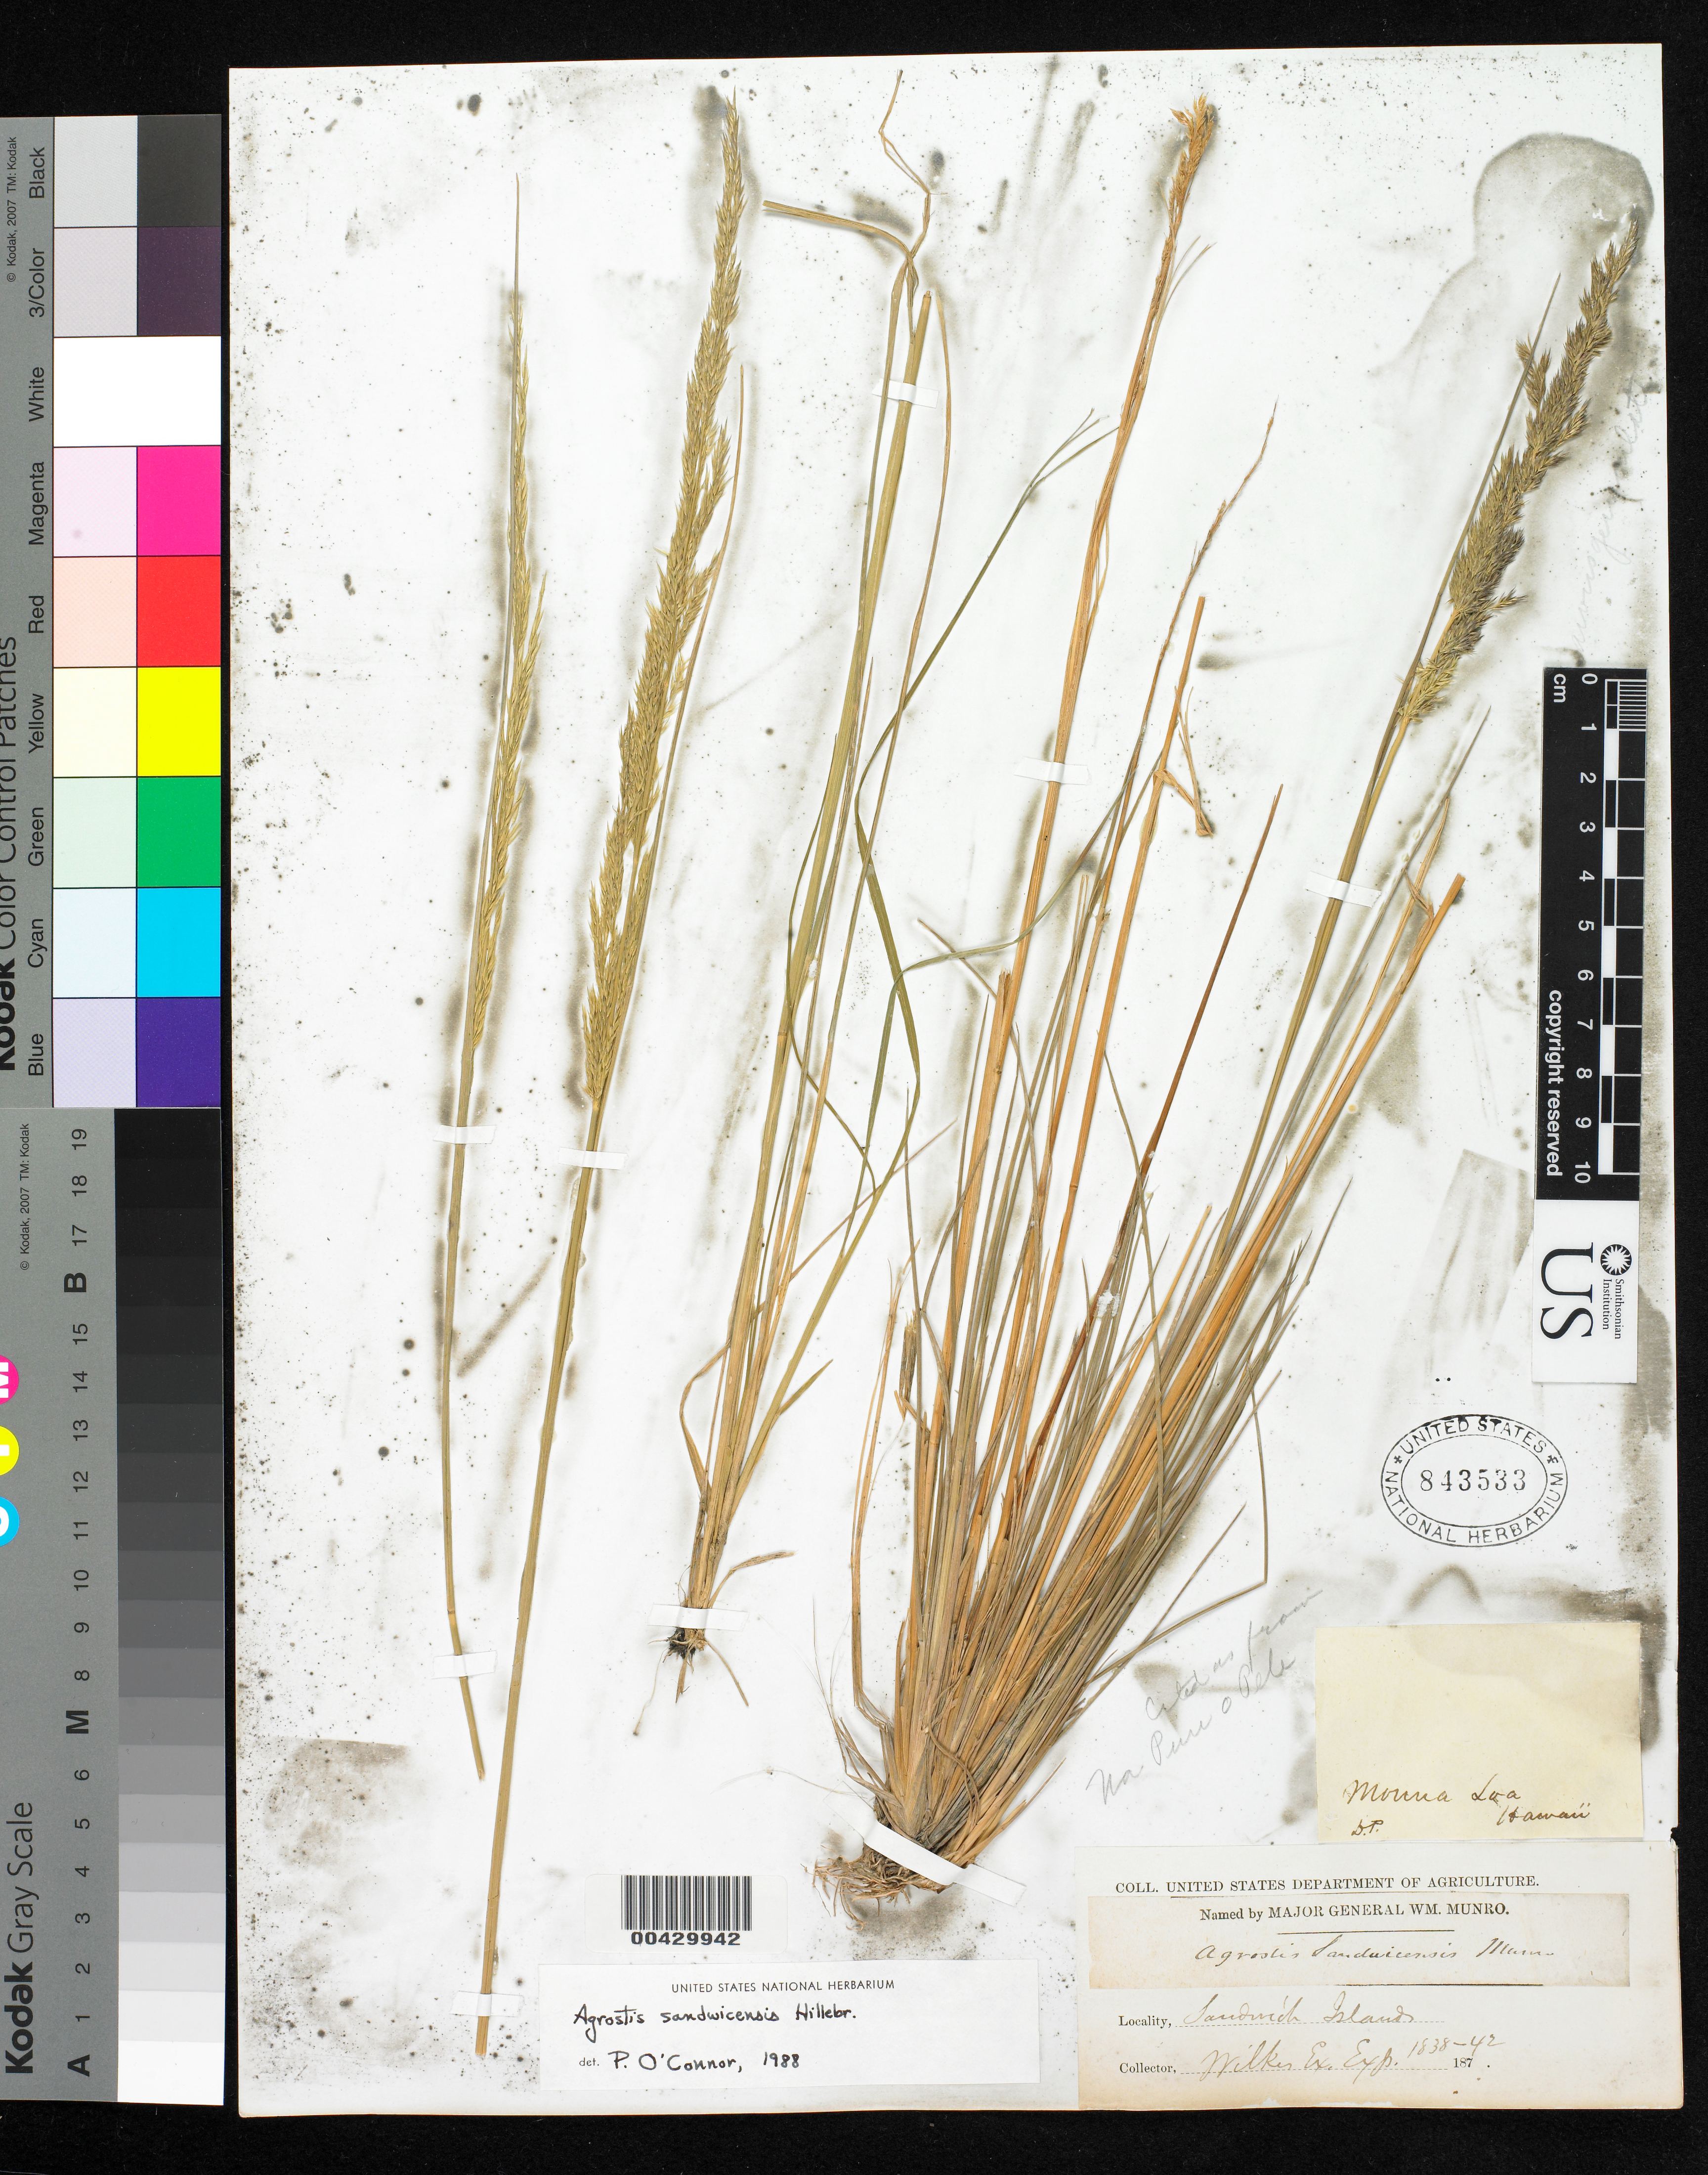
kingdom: Plantae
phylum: Tracheophyta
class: Liliopsida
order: Poales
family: Poaceae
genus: Agrostis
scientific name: Agrostis sandwicensis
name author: Hillebr.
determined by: O'Connor, P.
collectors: Wilkes Explor. Exped.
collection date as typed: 1838 to -- --- 1842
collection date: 1838/1842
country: United States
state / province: Hawaii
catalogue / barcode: US 843533